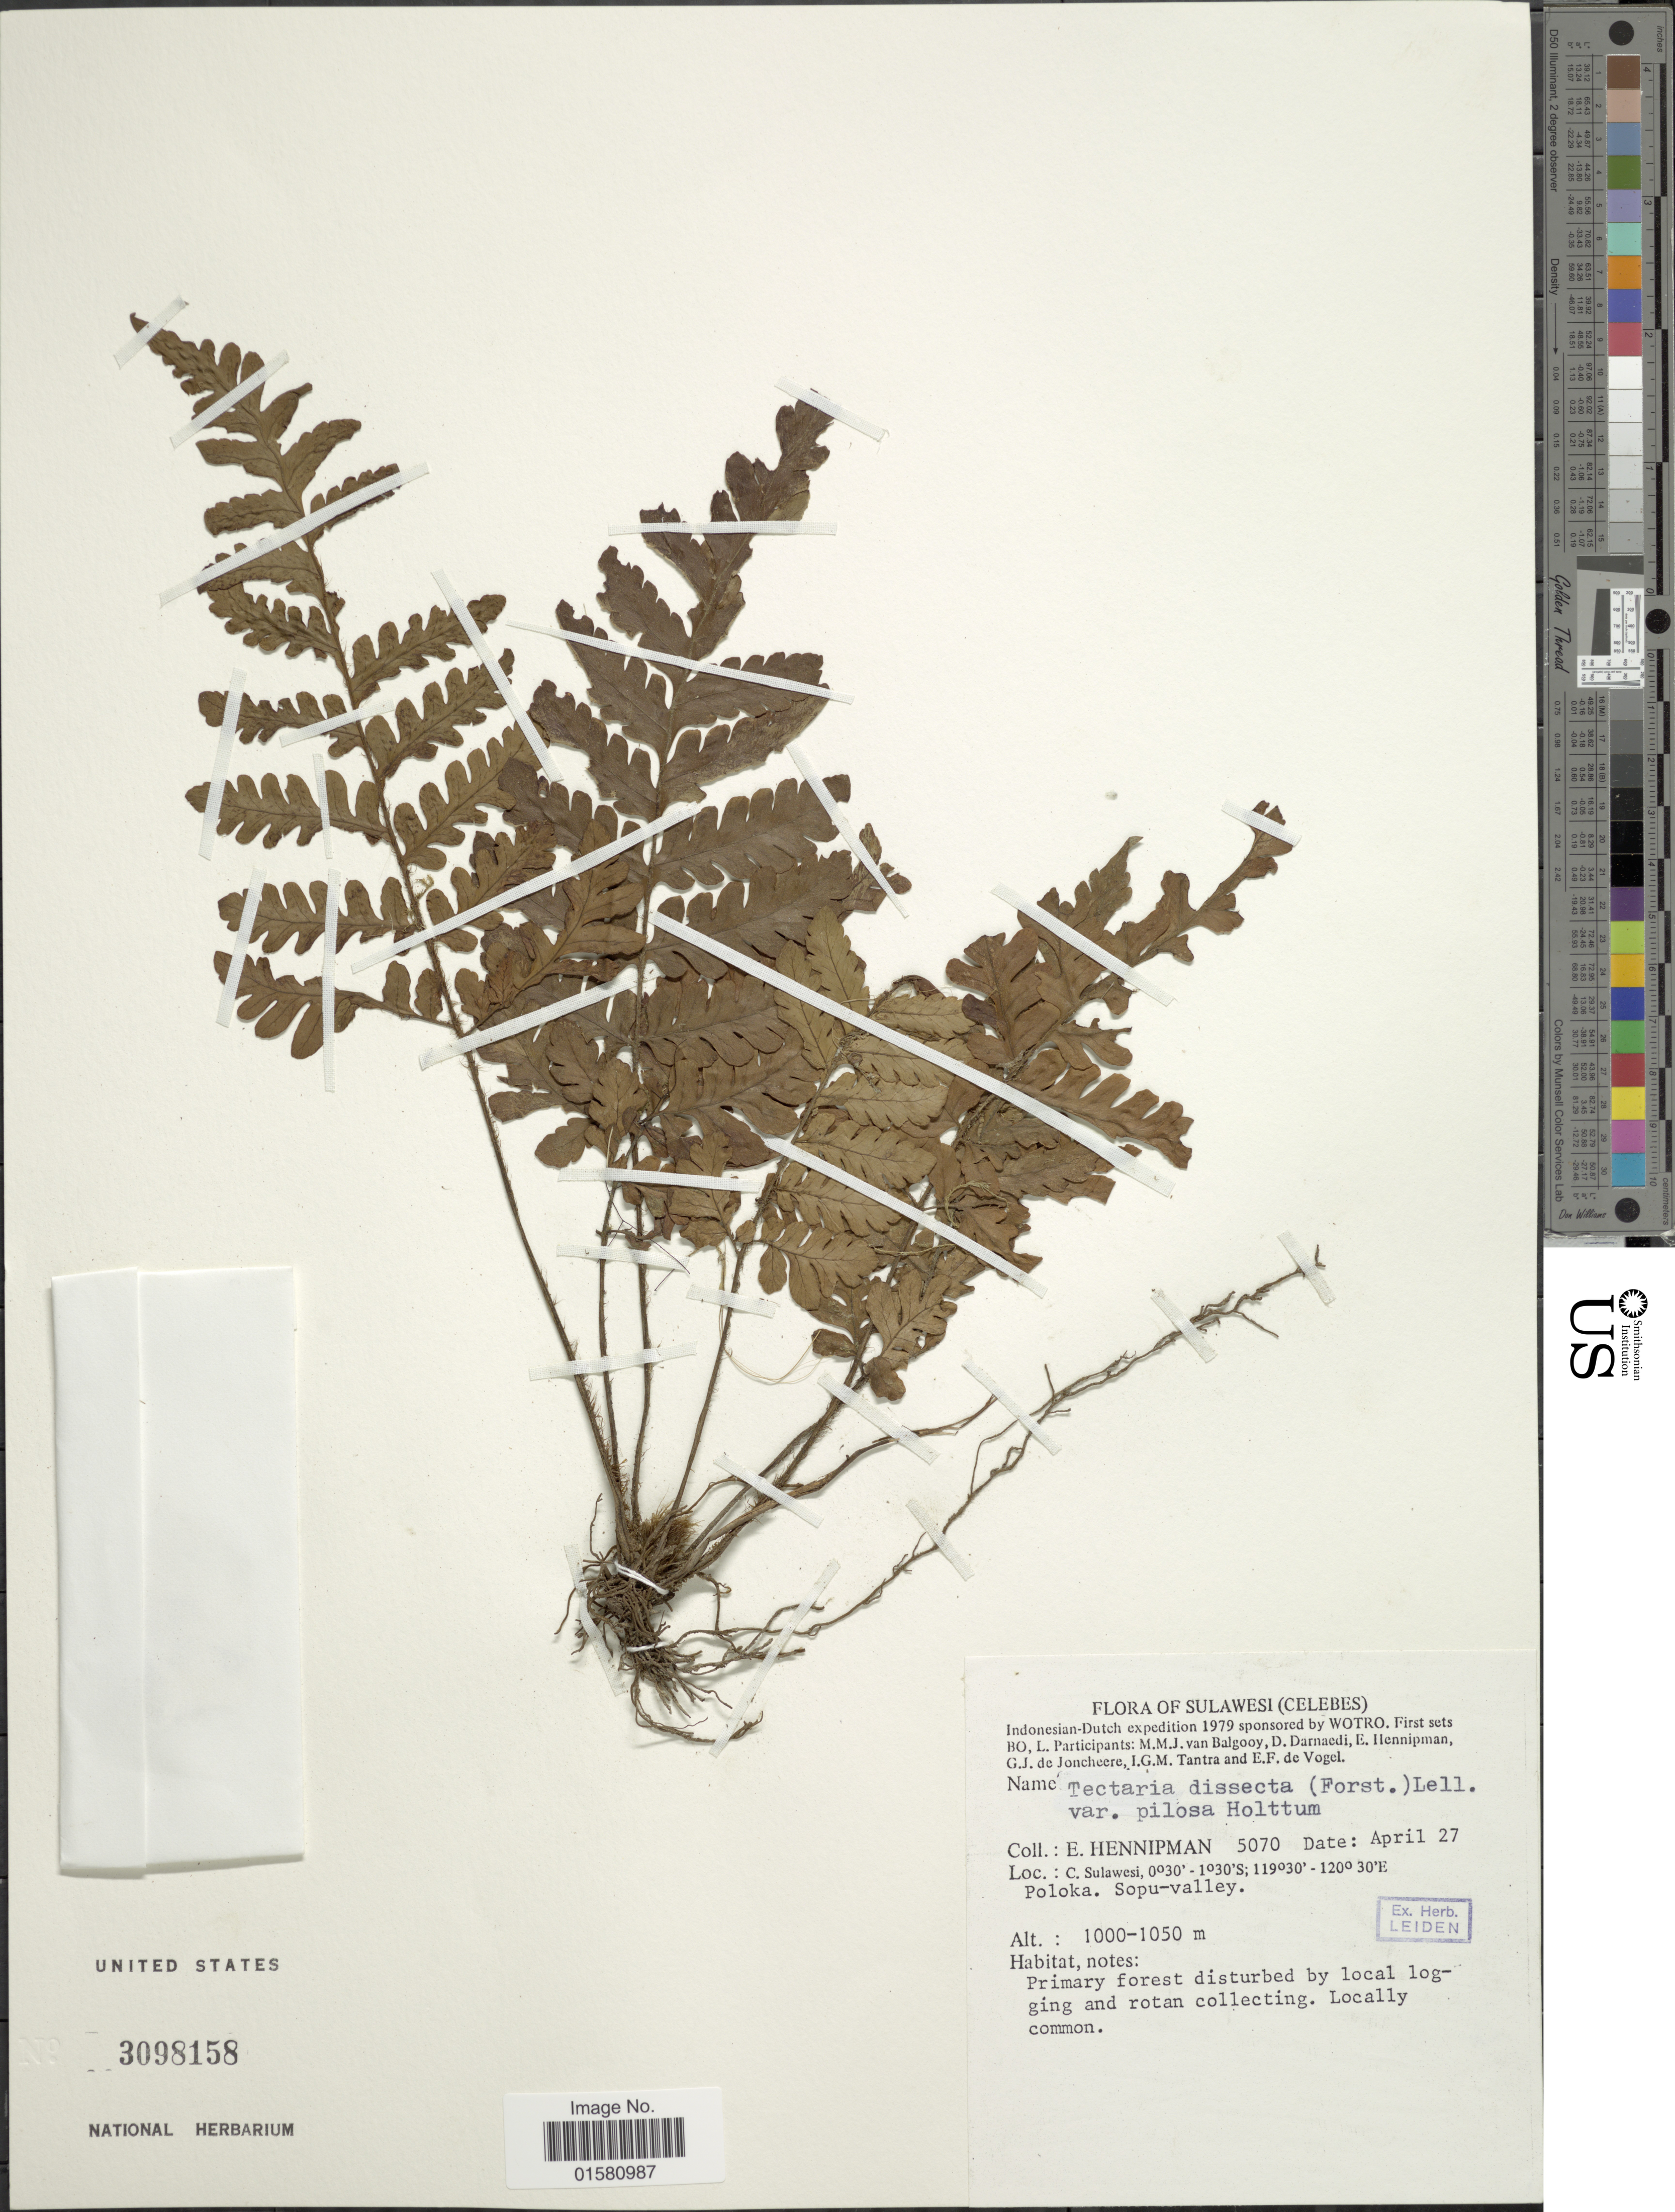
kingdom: Plantae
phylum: Tracheophyta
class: Polypodiopsida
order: Polypodiales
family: Tectariaceae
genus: Tectaria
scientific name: Tectaria dissecta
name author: (G. Forst.) Lellinger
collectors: E. Hennipman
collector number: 5070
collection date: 1979-04-27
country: Indonesia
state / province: Sulawesi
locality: Celebes, C. Sulawesie. Poloka, Sopu-valley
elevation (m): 1000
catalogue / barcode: US 3098158